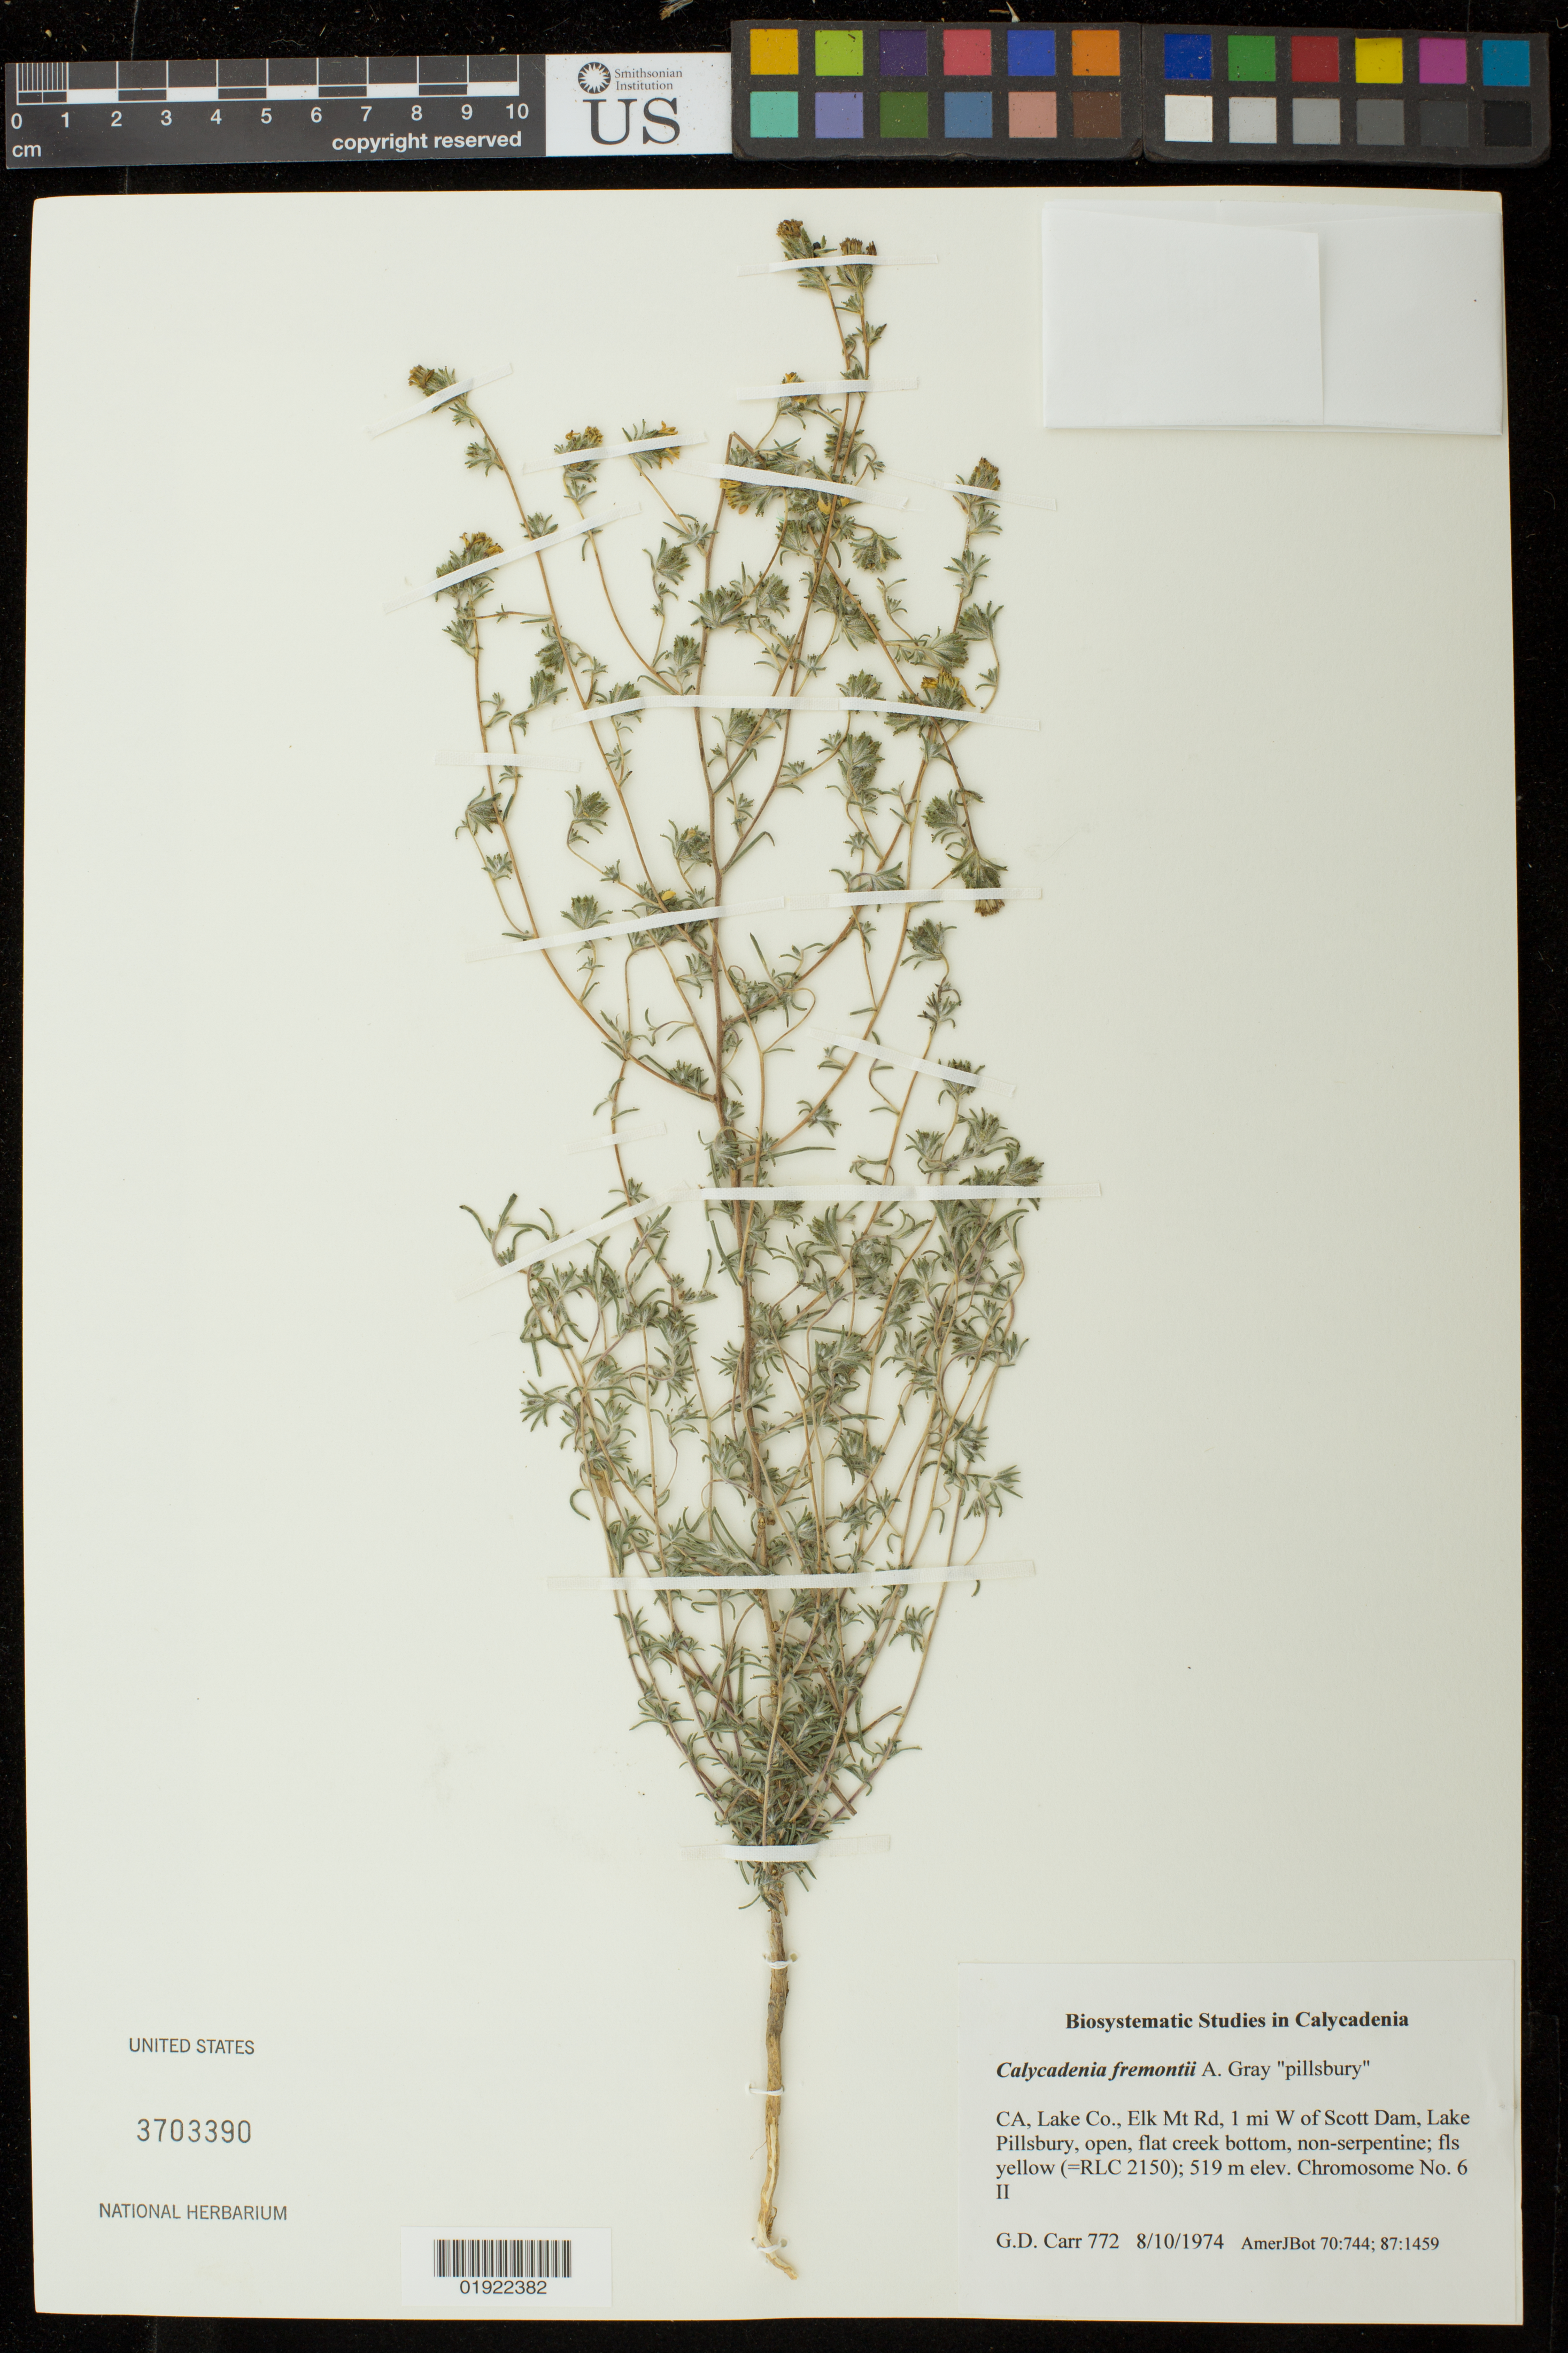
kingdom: Plantae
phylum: Tracheophyta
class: Magnoliopsida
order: Asterales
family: Asteraceae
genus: Calycadenia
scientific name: Calycadenia fremontii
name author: A. Gray in Emory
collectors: G. Carr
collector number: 772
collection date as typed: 8/10/1974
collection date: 1974-08-10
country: United States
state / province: California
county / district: Lake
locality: Elk Mt Rd, 1 mi W of Scott Dam, Lake Pillsbury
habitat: open, flat creek bottom, non-serpentine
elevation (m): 519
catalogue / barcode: US 3703390